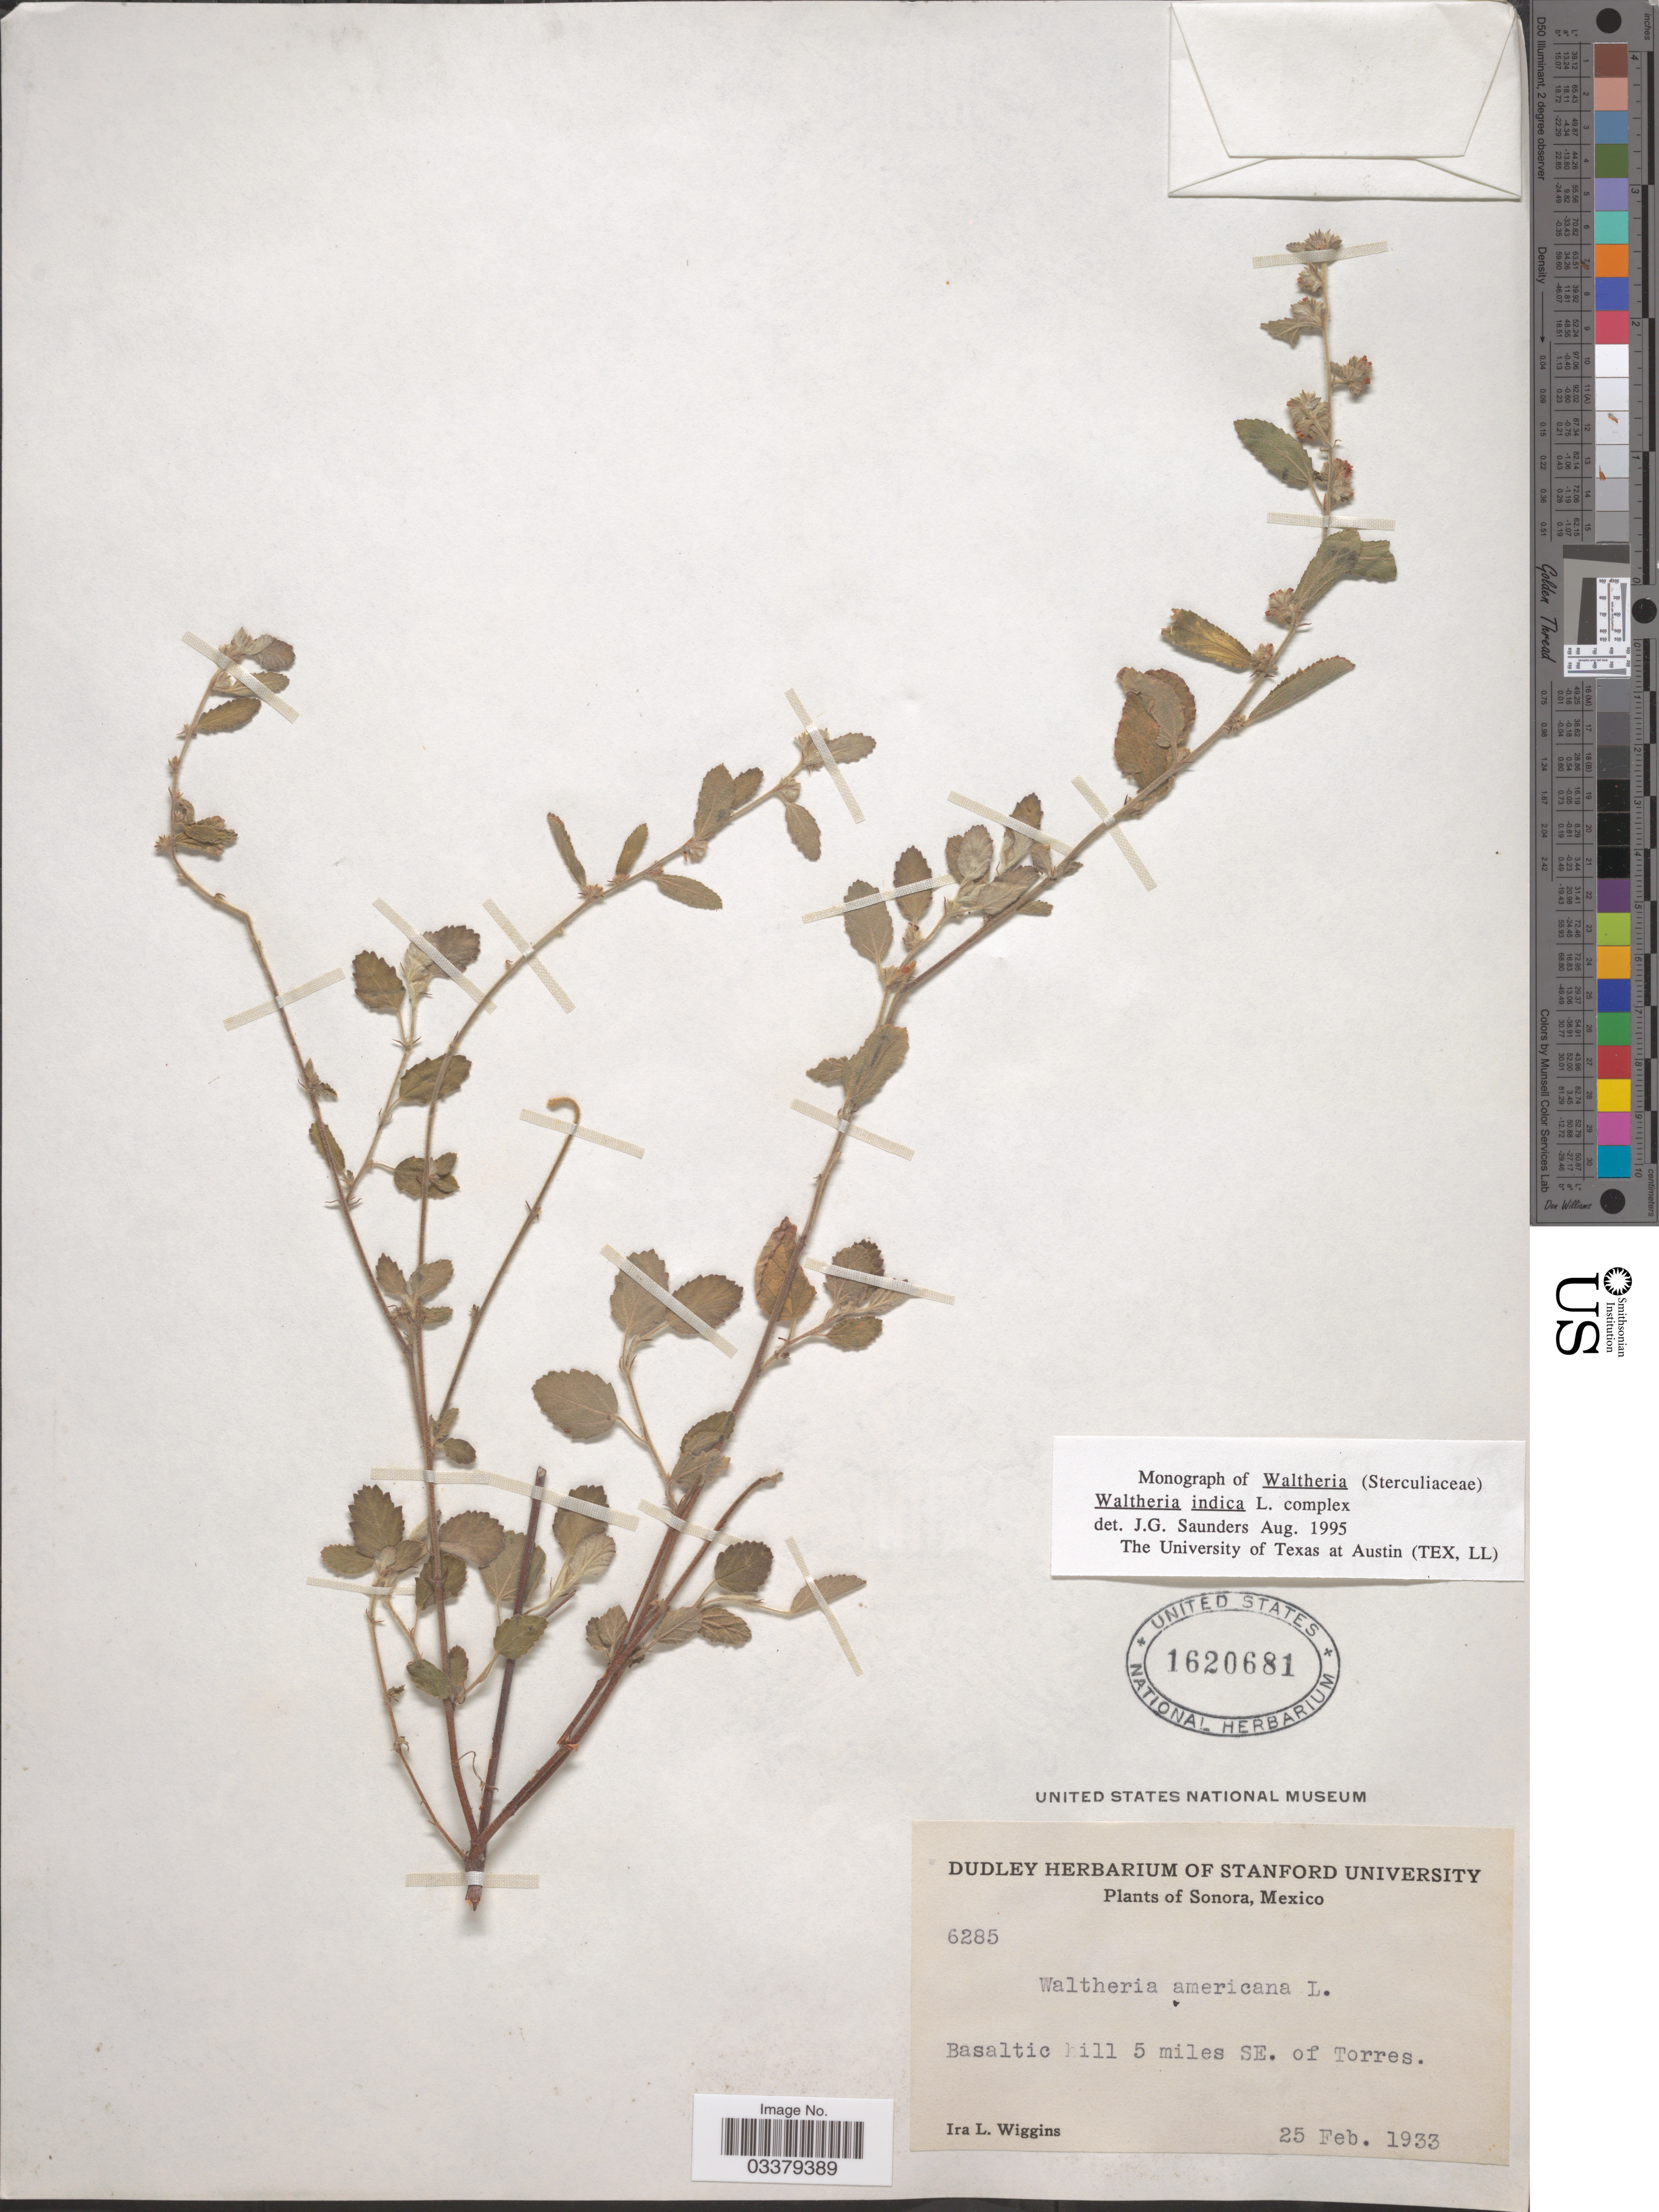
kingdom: Plantae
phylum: Tracheophyta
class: Magnoliopsida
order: Malvales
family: Malvaceae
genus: Waltheria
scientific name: Waltheria indica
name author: L.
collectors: I. L. Wiggins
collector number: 6285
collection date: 1933-02-25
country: Mexico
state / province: Sonora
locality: Basaltic hill 5 miles SE. of Torres.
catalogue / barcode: US 1620681